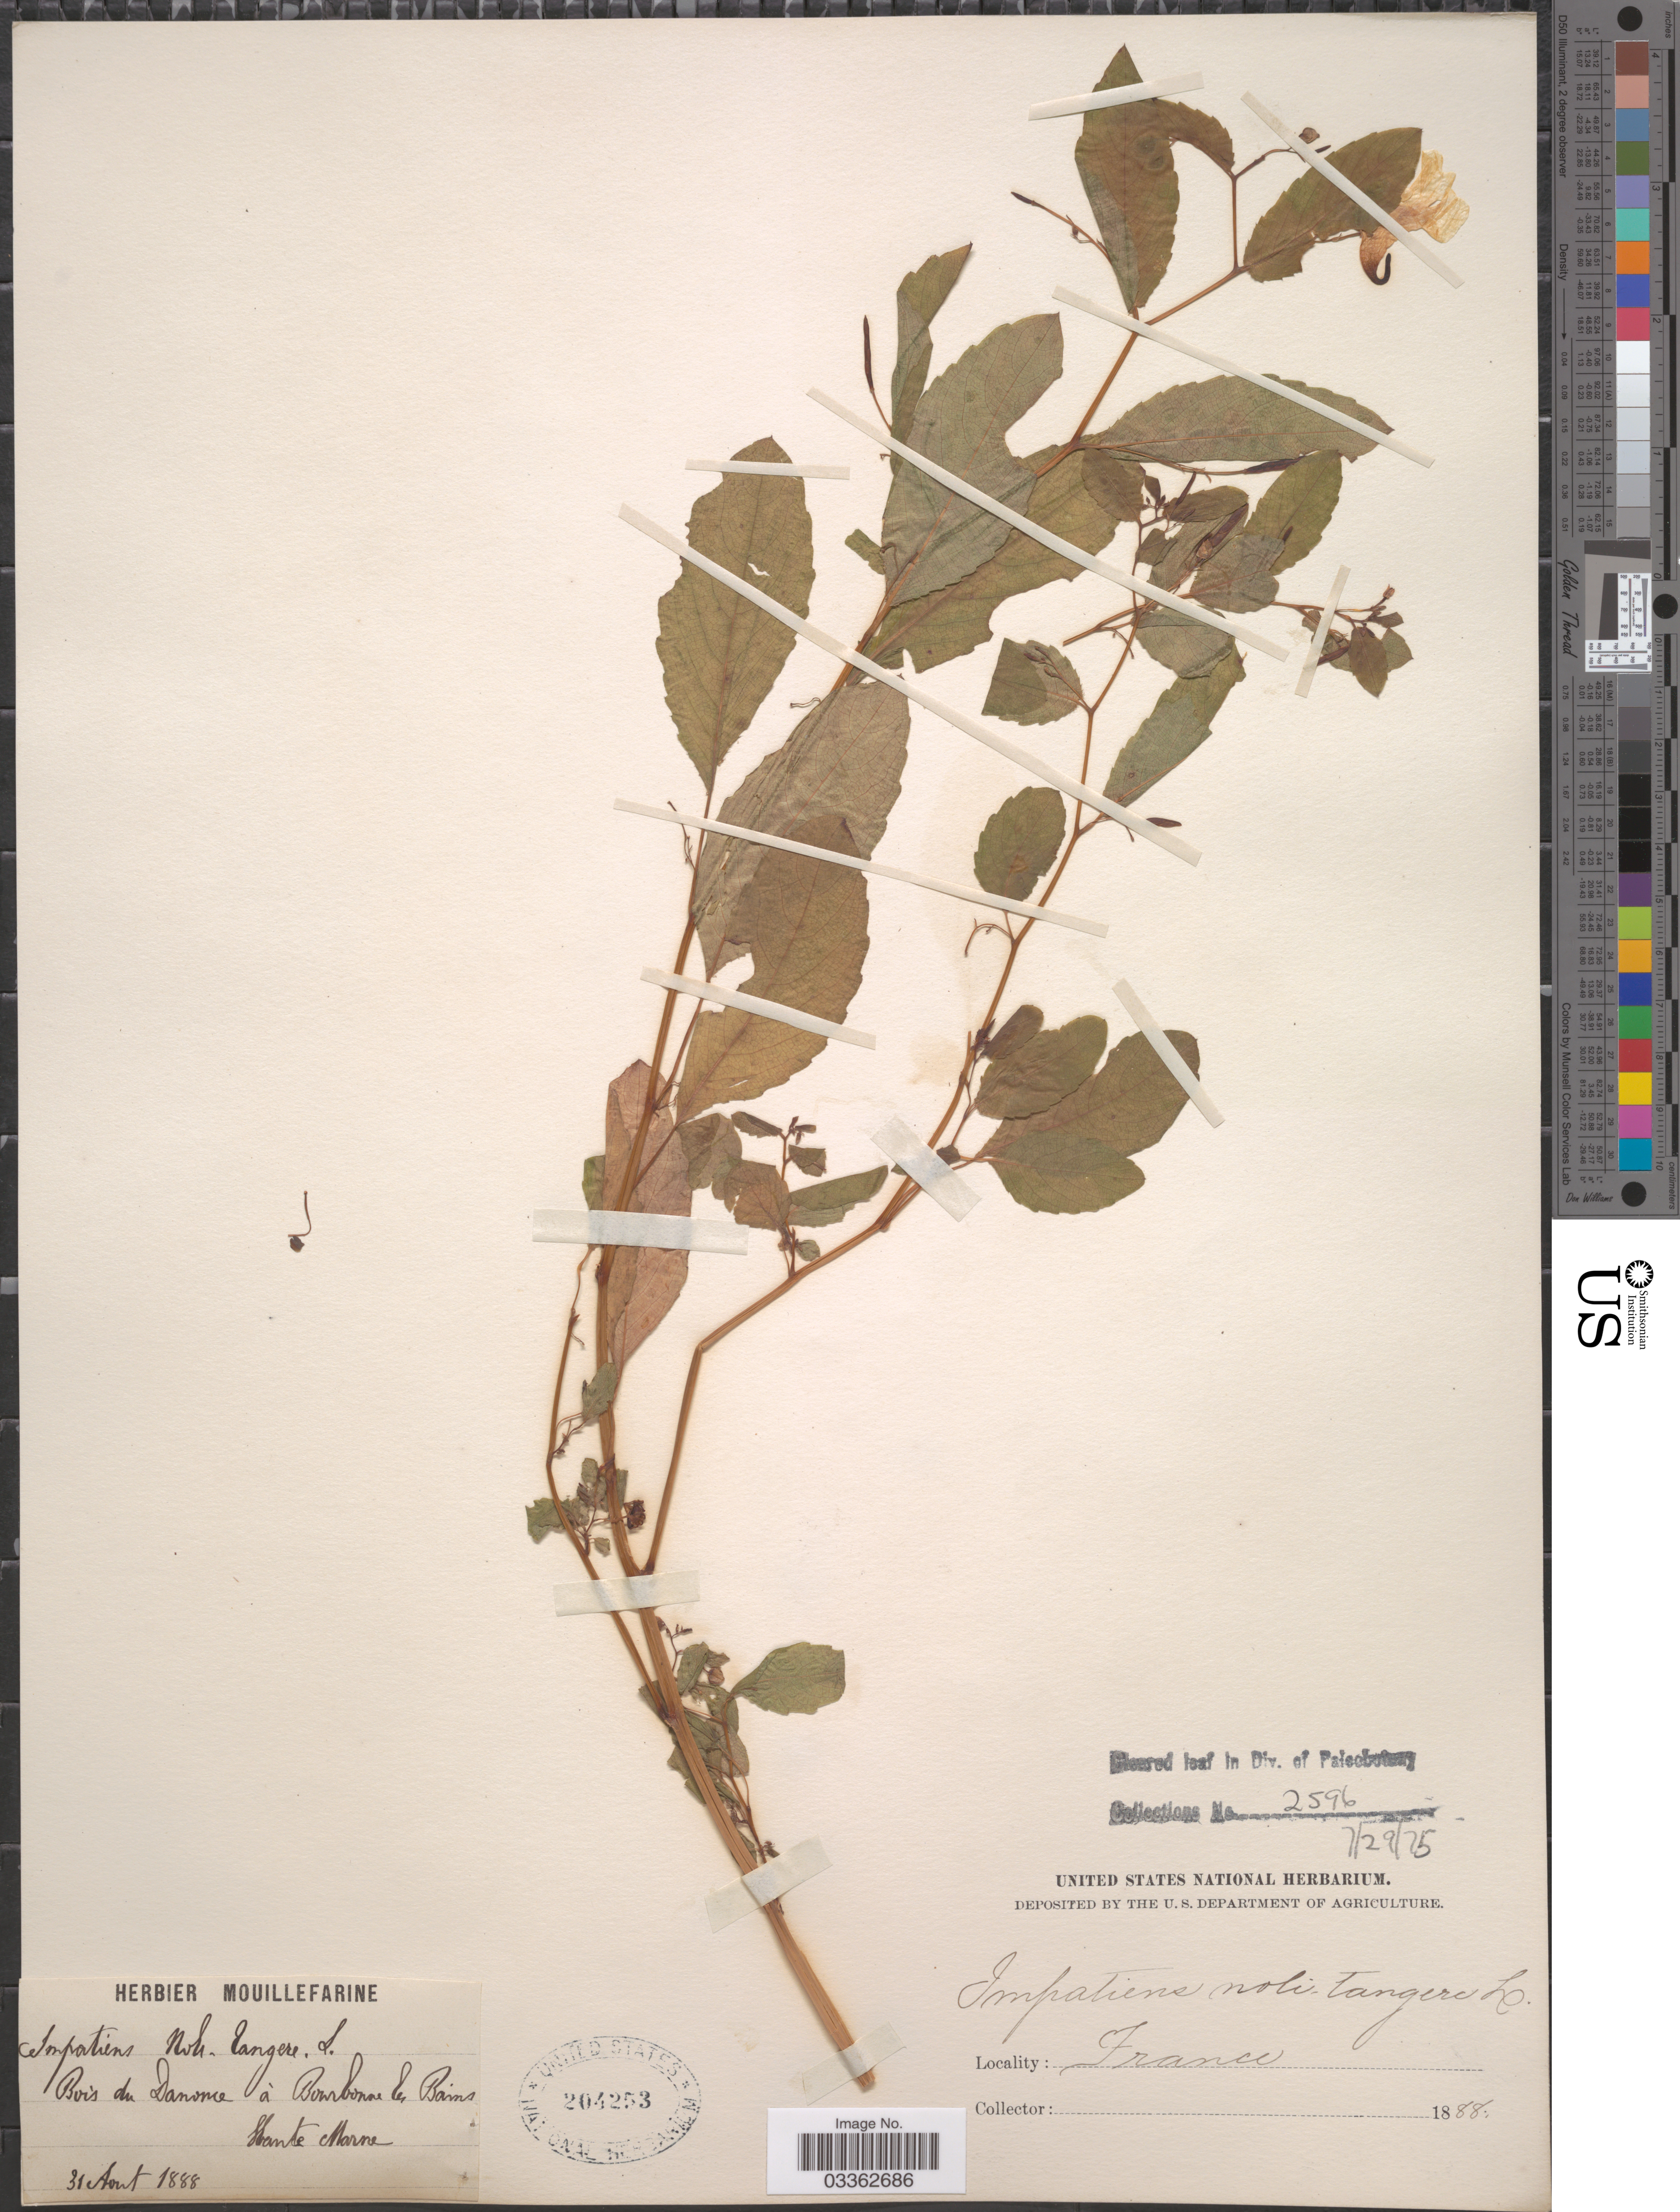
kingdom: Plantae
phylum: Tracheophyta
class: Magnoliopsida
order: Ericales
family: Balsaminaceae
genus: Impatiens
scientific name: Impatiens noli-tangere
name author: L.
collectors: ex herb. Mouillefarine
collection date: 1888-08-31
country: France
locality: Bois du Danorie à Bowbonne les Bains, Haute Marne.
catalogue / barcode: US 204253